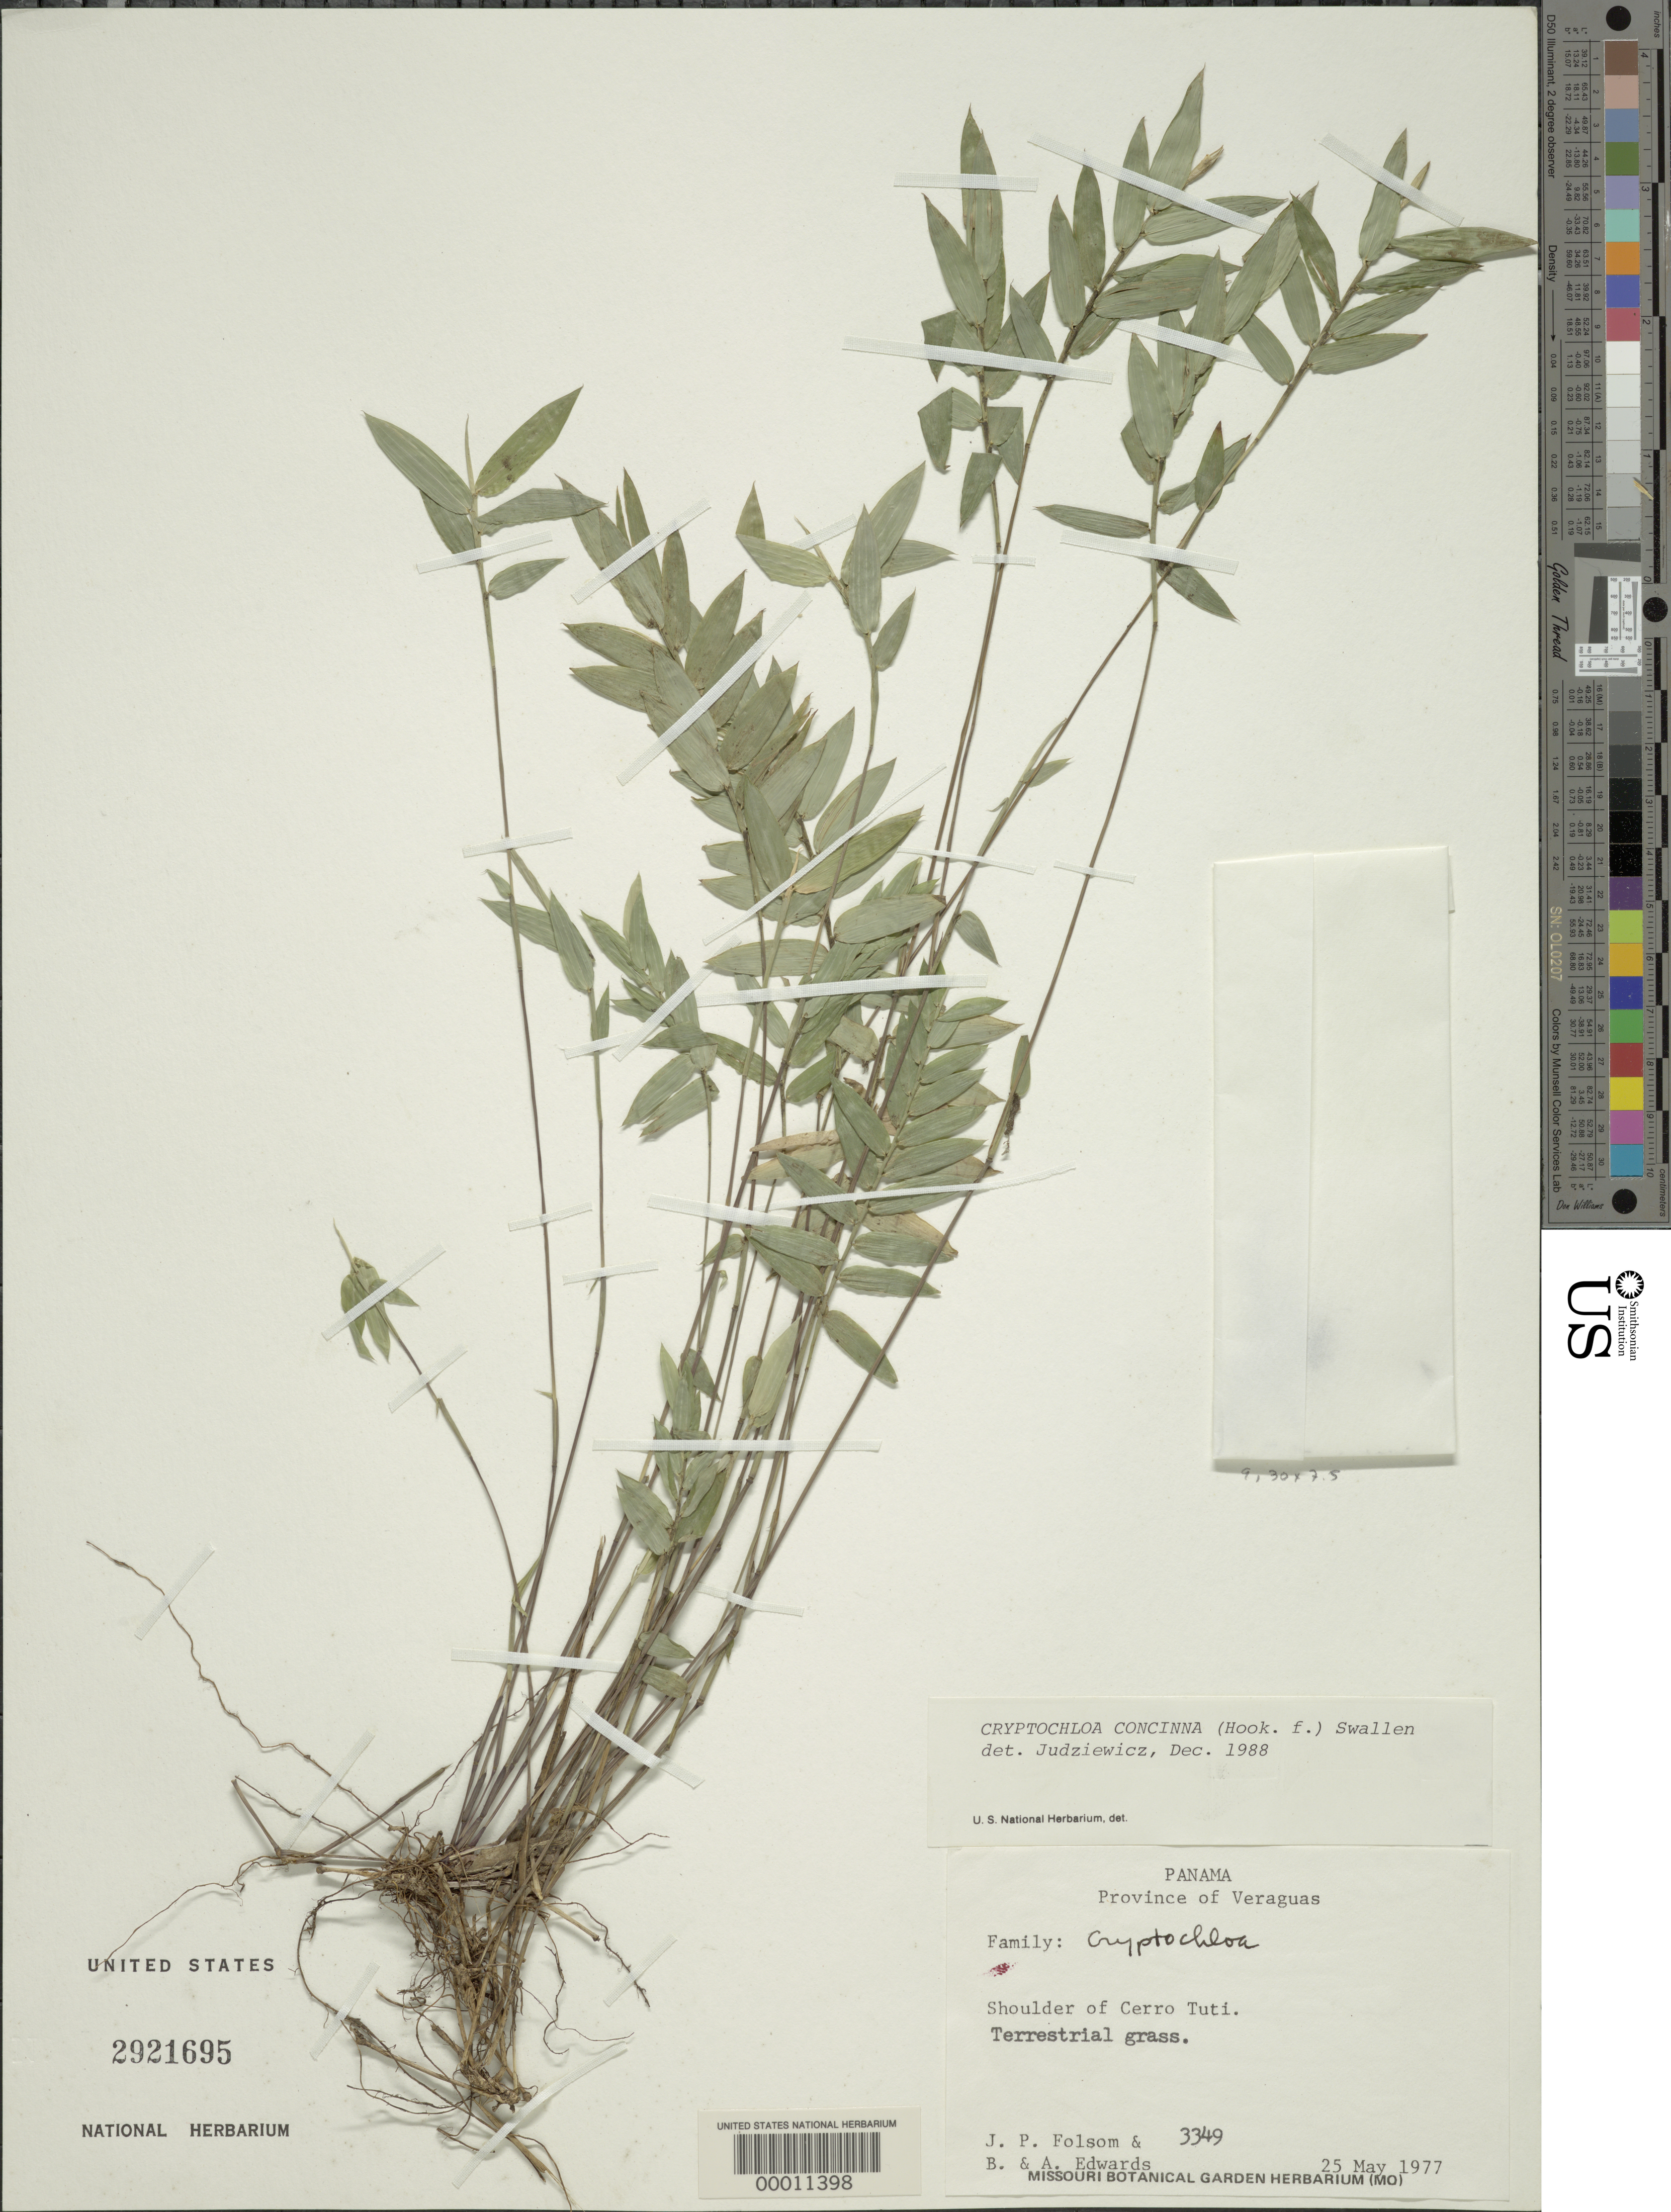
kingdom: Plantae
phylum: Tracheophyta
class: Liliopsida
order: Poales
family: Poaceae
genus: Cryptochloa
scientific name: Cryptochloa sp.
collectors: J. P. Folsom, B. Edwards & A. Edwards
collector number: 3349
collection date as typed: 25 May 1977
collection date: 1977-05-25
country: Panama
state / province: Veraguas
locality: Cerro Tute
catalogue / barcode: US 2921695